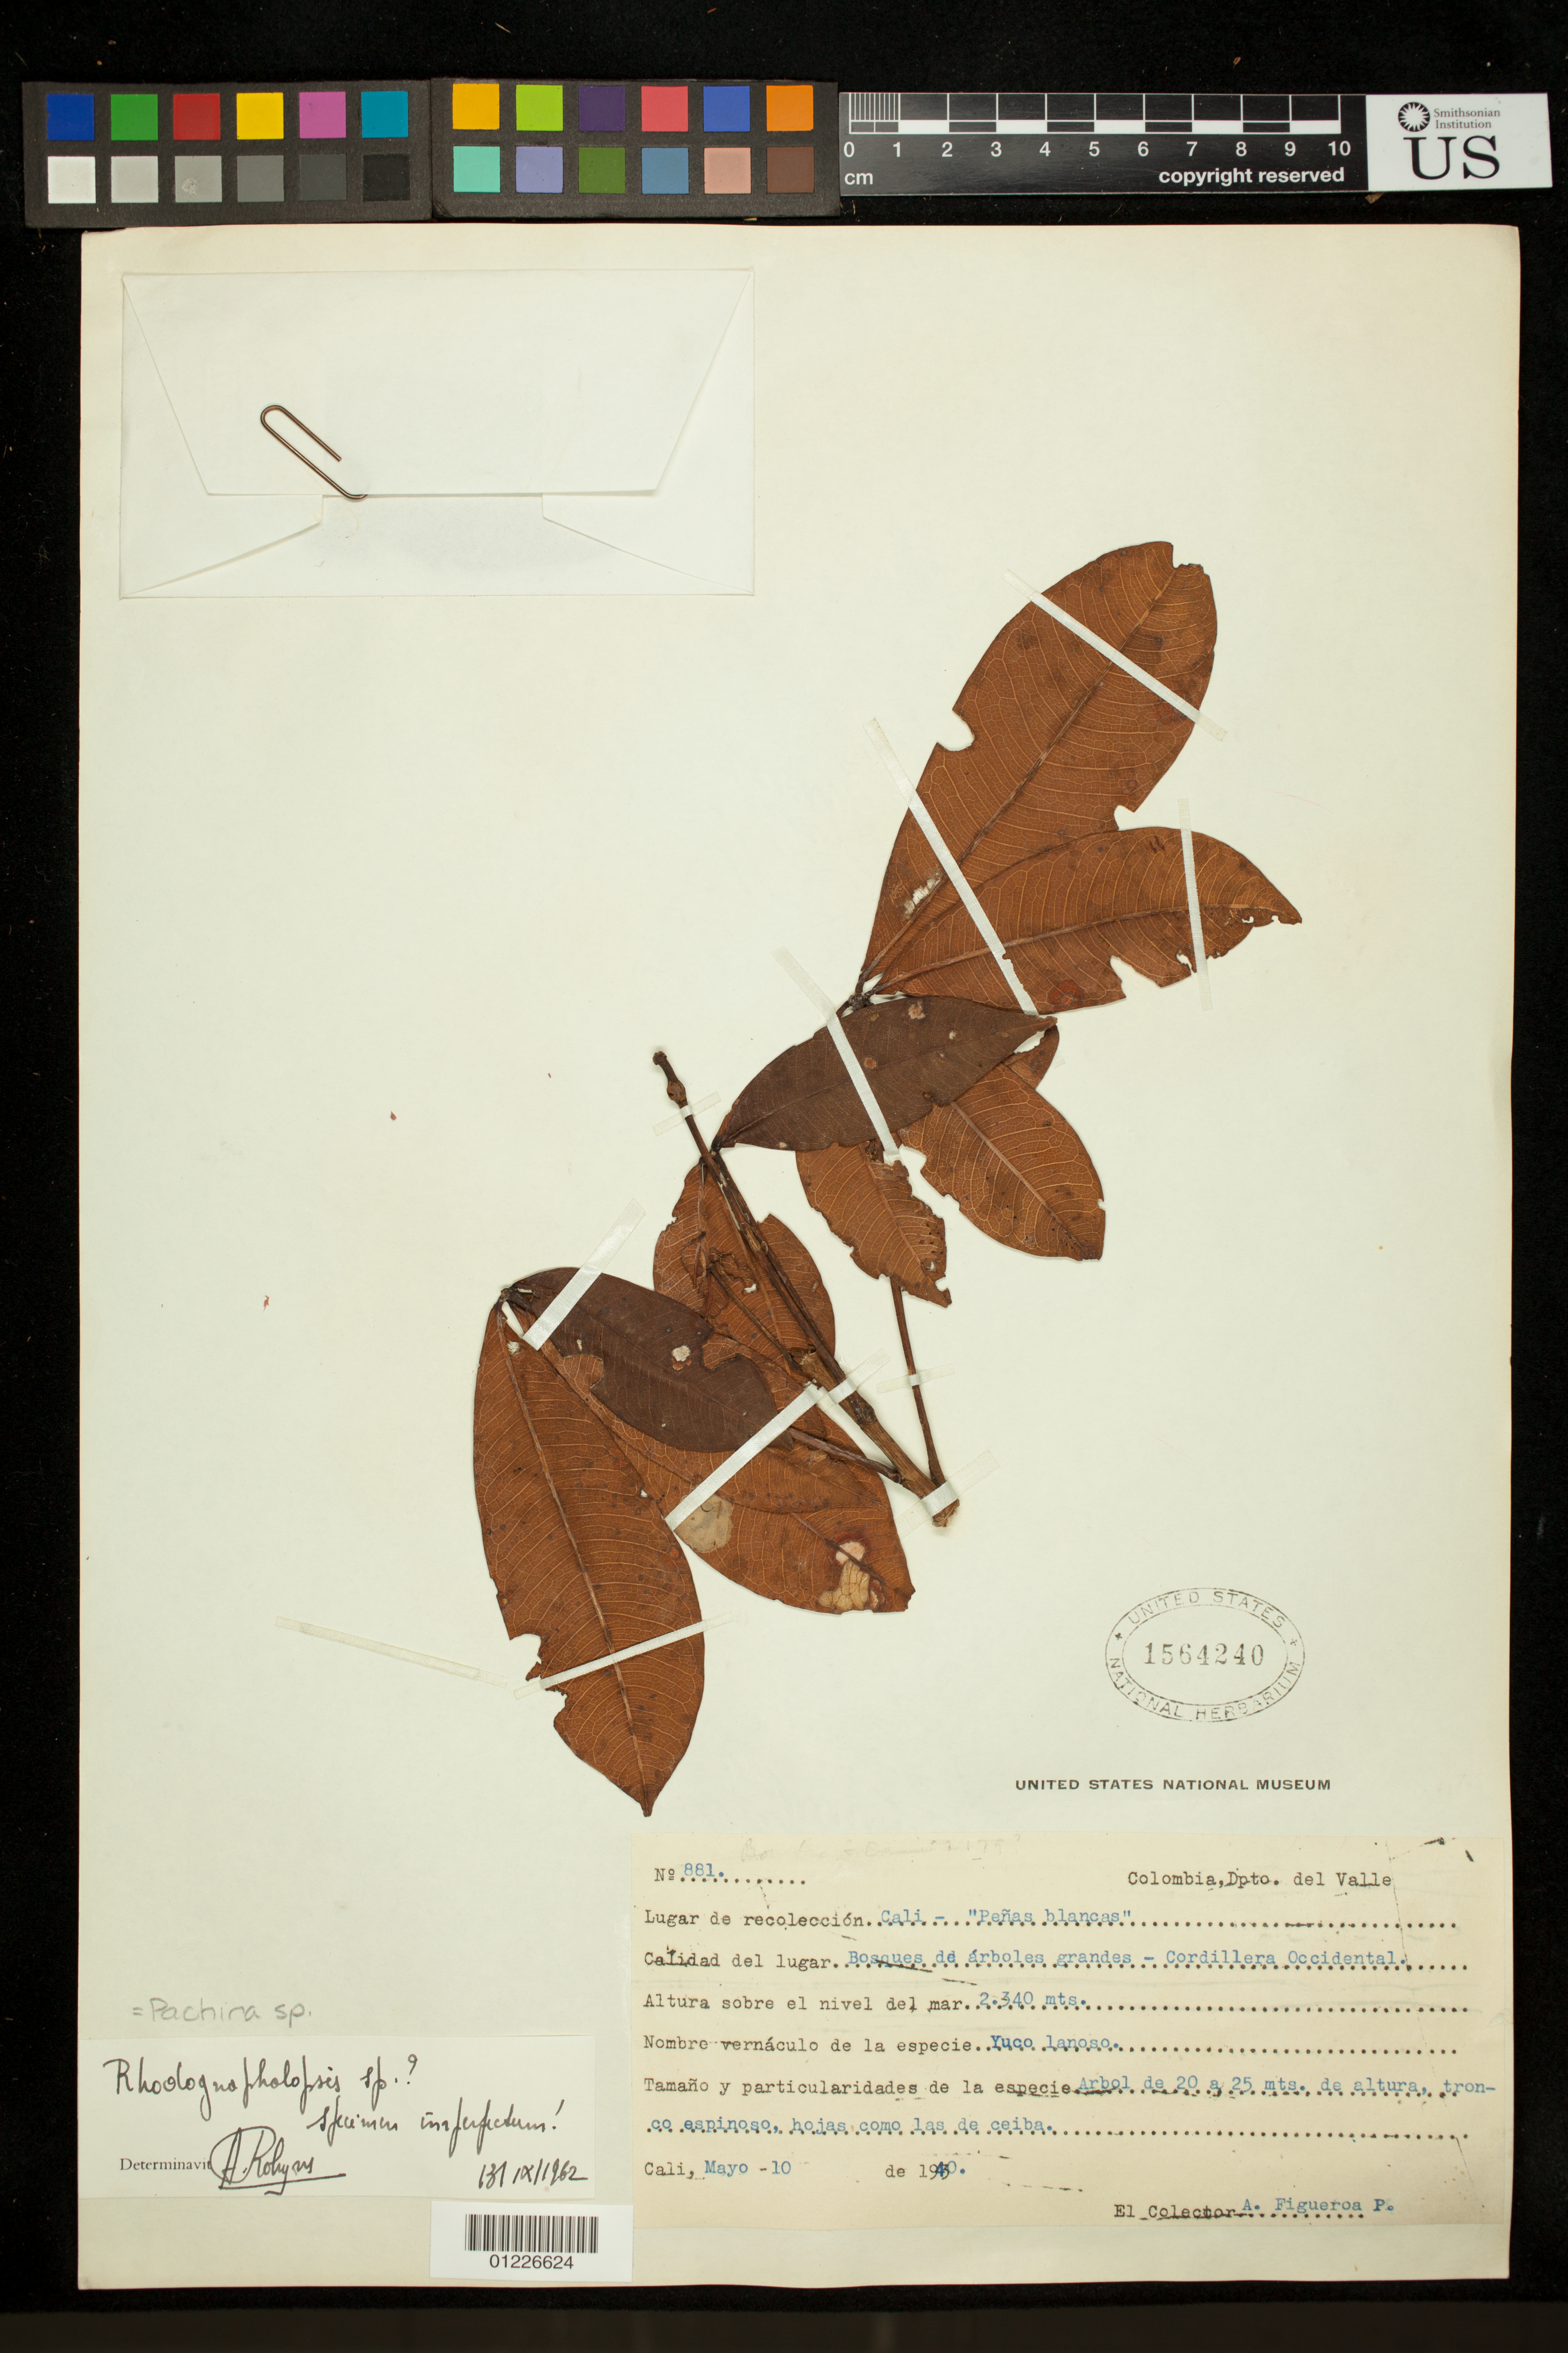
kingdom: Plantae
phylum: Tracheophyta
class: Magnoliopsida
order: Malvales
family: Malvaceae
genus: Pachira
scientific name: Pachira sp.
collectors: A. Figueroa-Potes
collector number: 881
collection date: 1940-05-10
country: Colombia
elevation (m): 2340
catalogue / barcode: US 1564240